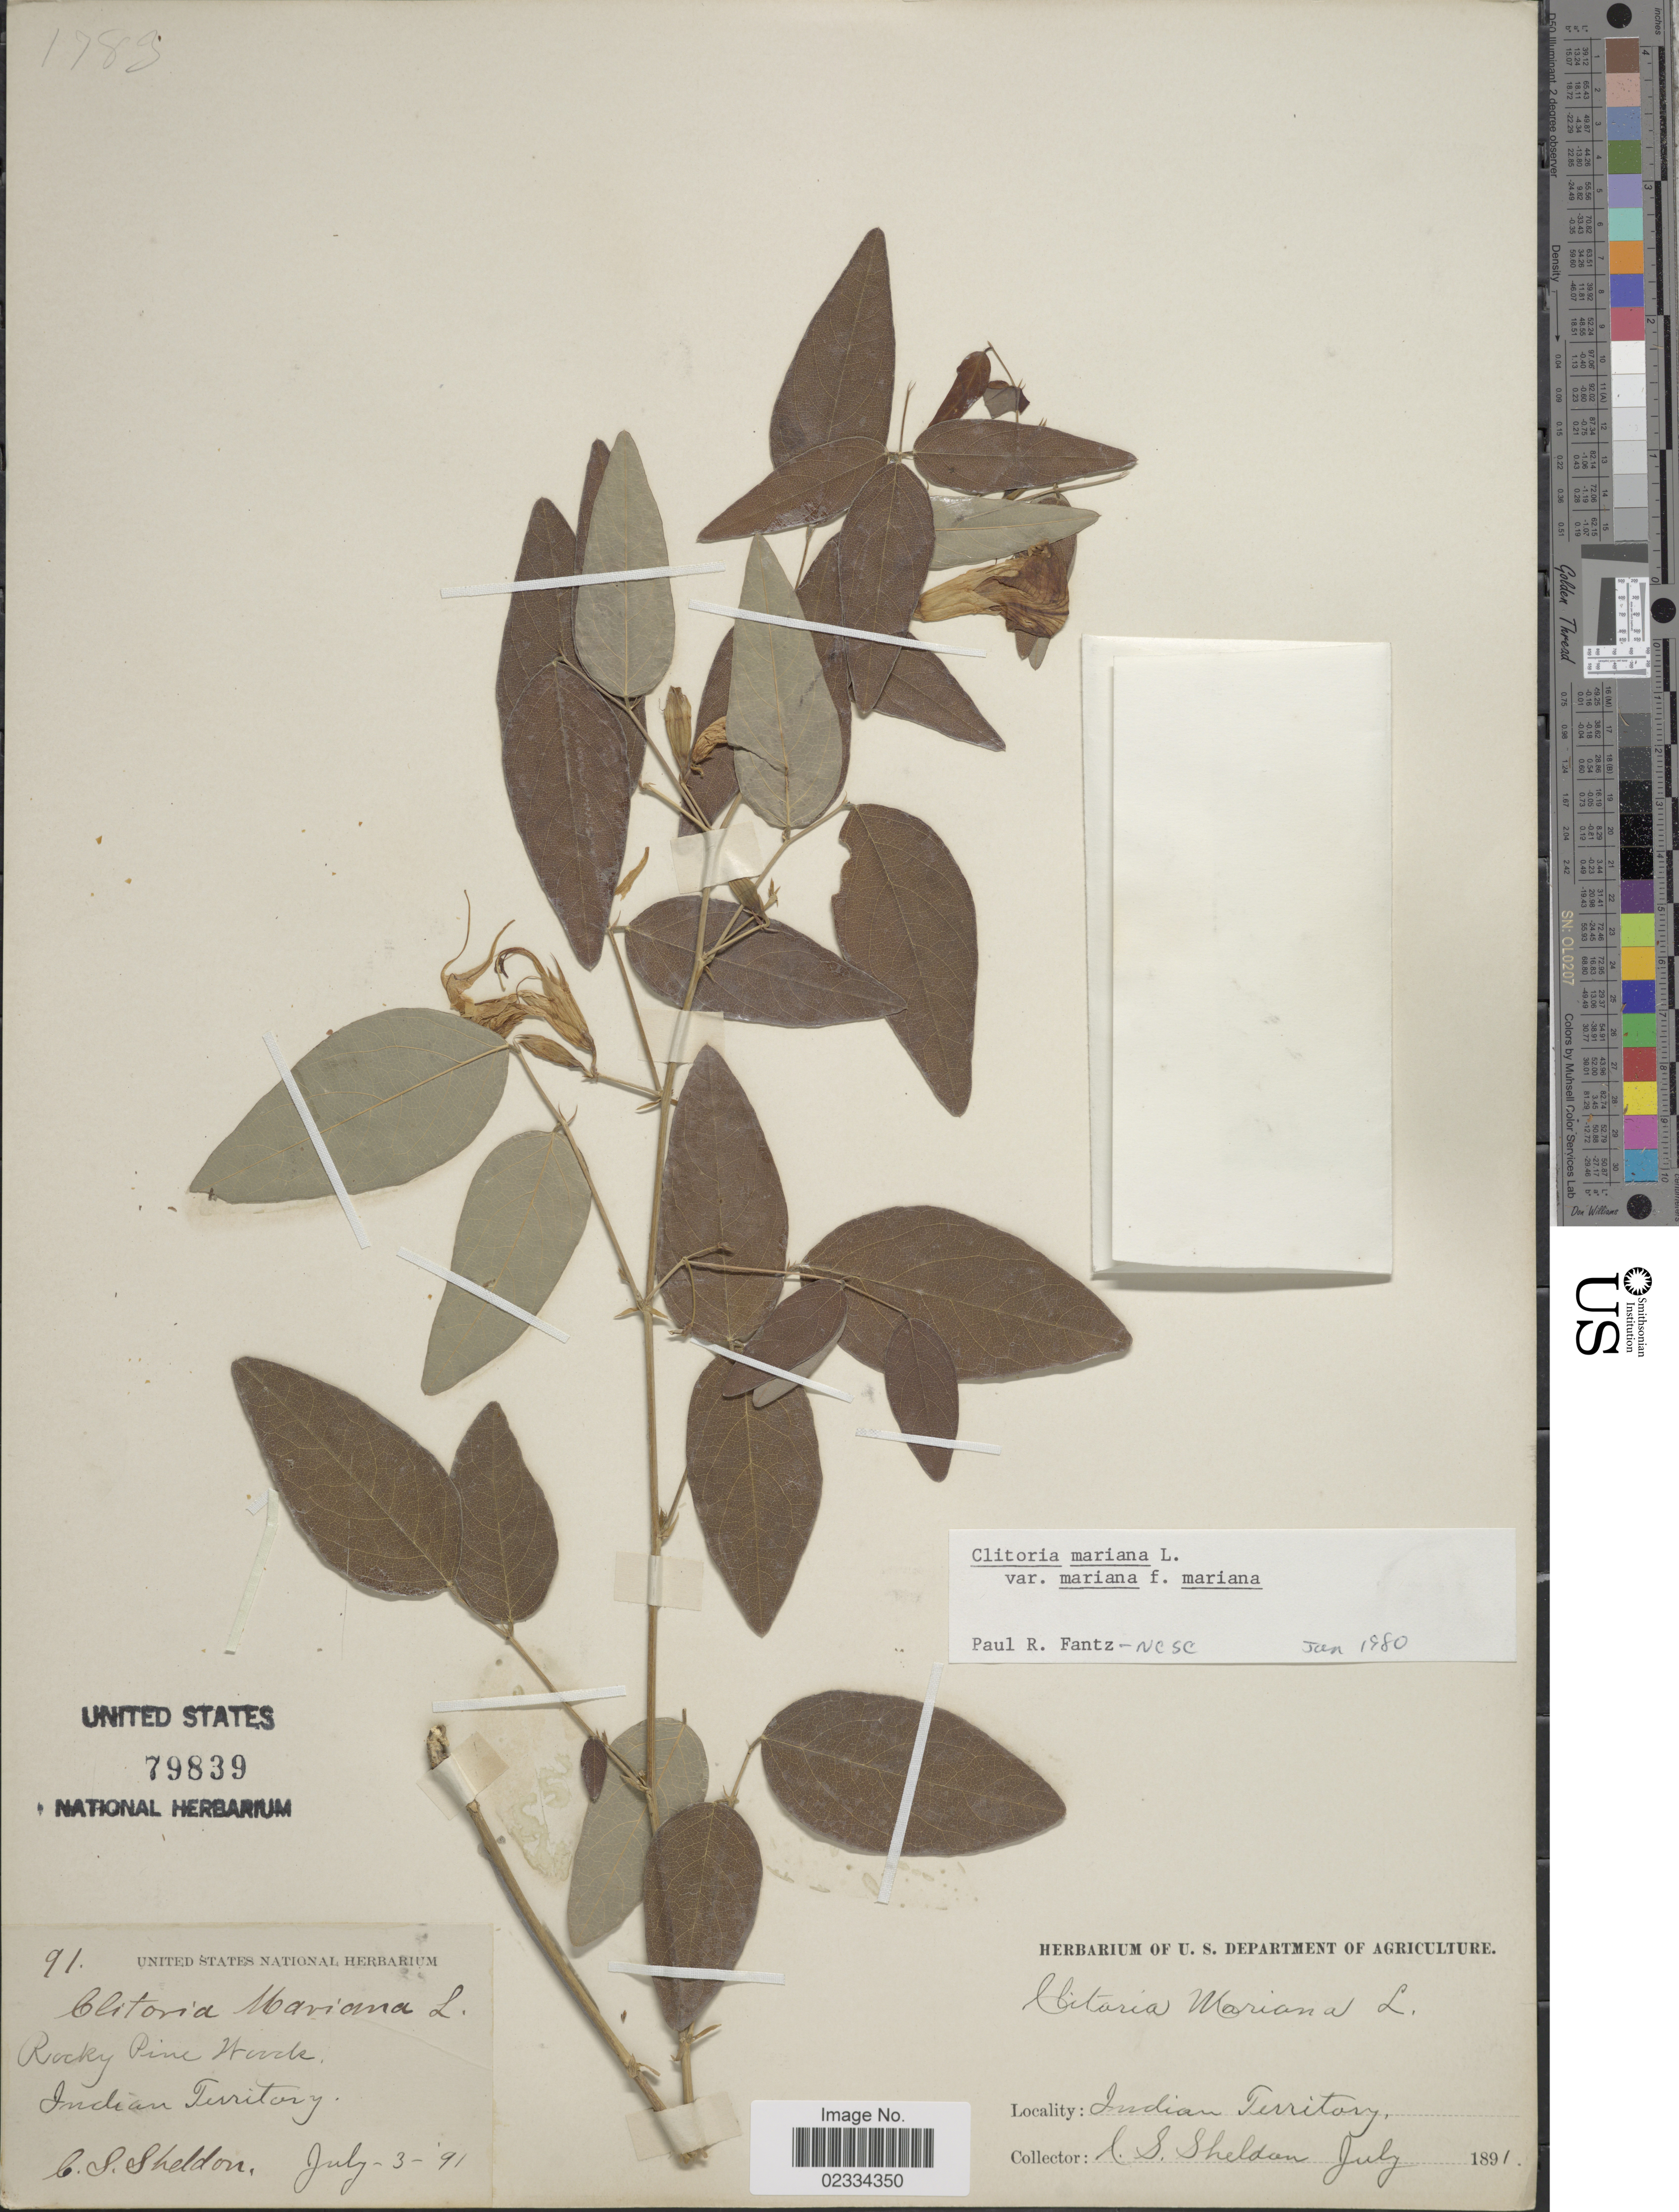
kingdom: Plantae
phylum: Tracheophyta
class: Magnoliopsida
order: Fabales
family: Fabaceae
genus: Clitoria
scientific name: Clitoria mariana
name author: L.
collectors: C. S. Sheldon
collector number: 91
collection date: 1891-07-03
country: United States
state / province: Oklahoma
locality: Rocky Pine Woods. Indian Territory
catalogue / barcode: US 79839